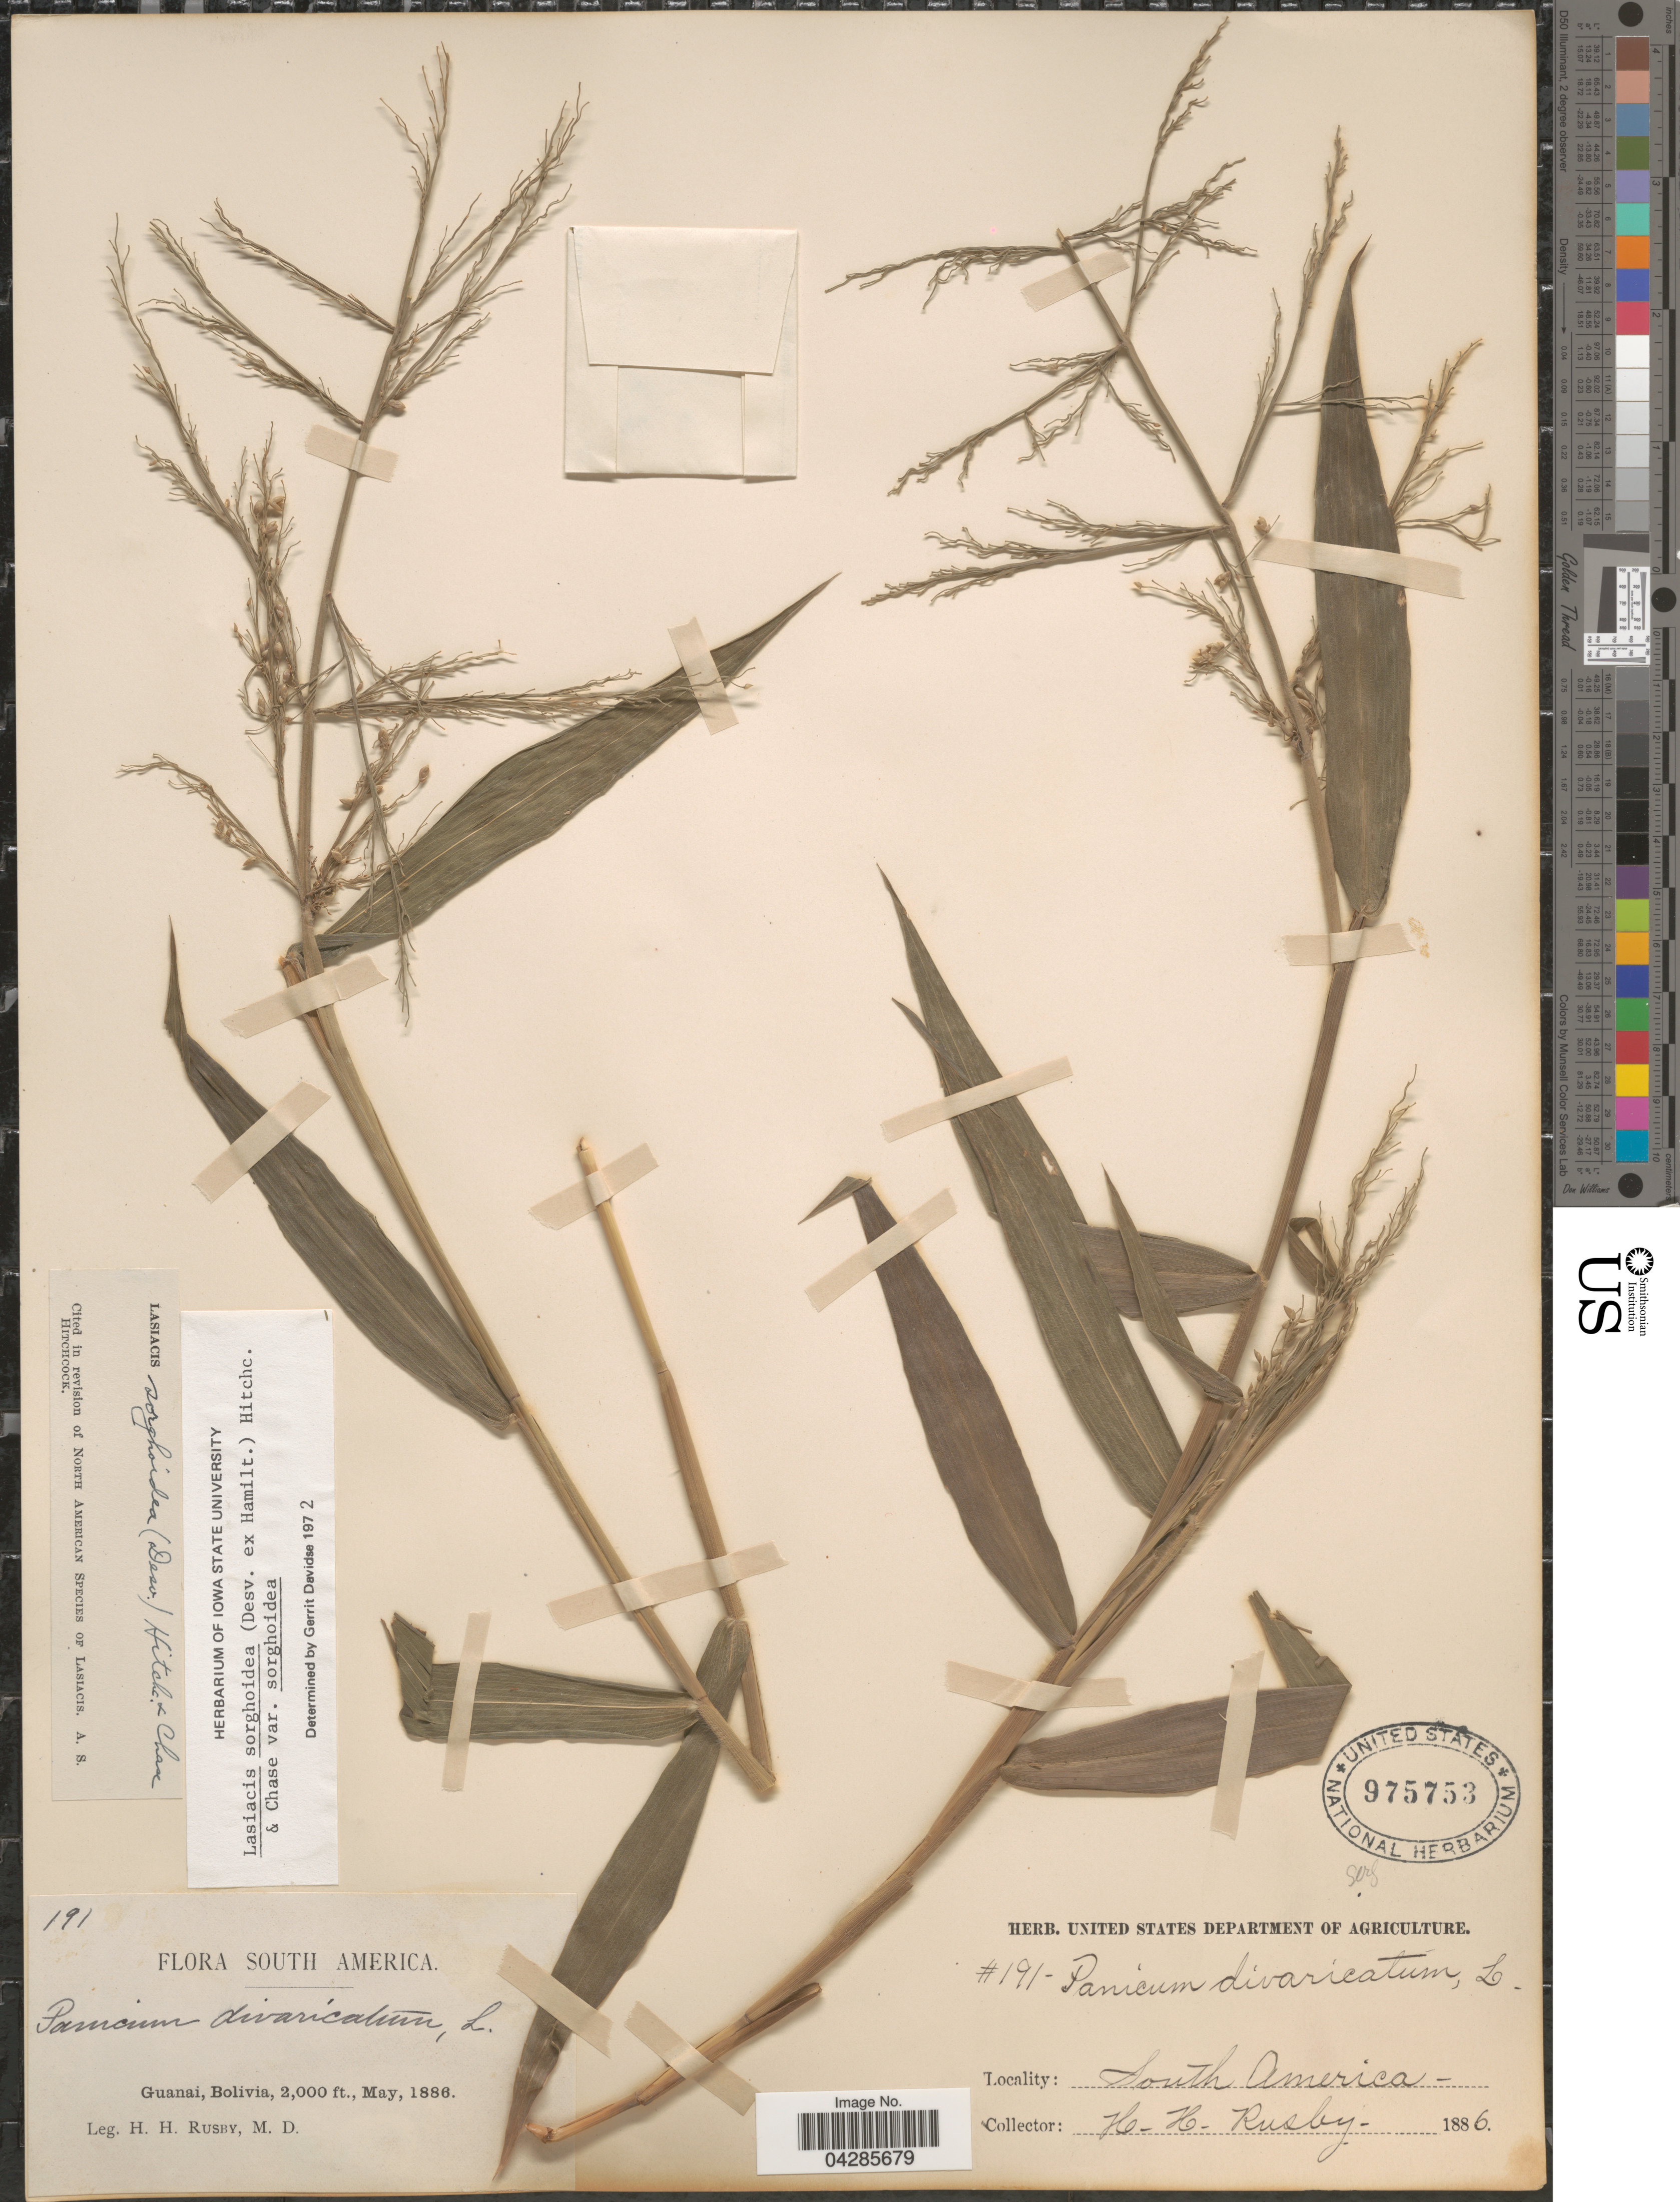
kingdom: Plantae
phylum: Tracheophyta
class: Liliopsida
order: Poales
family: Poaceae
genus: Lasiacis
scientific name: Lasiacis sorghoidea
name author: (Desv. ex Ham.) Hitchc. & Chase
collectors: H. H. Rusby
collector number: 191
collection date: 1886-05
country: Bolivia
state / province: La Páz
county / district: Larecaja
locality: Guanay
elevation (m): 610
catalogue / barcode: US 975753